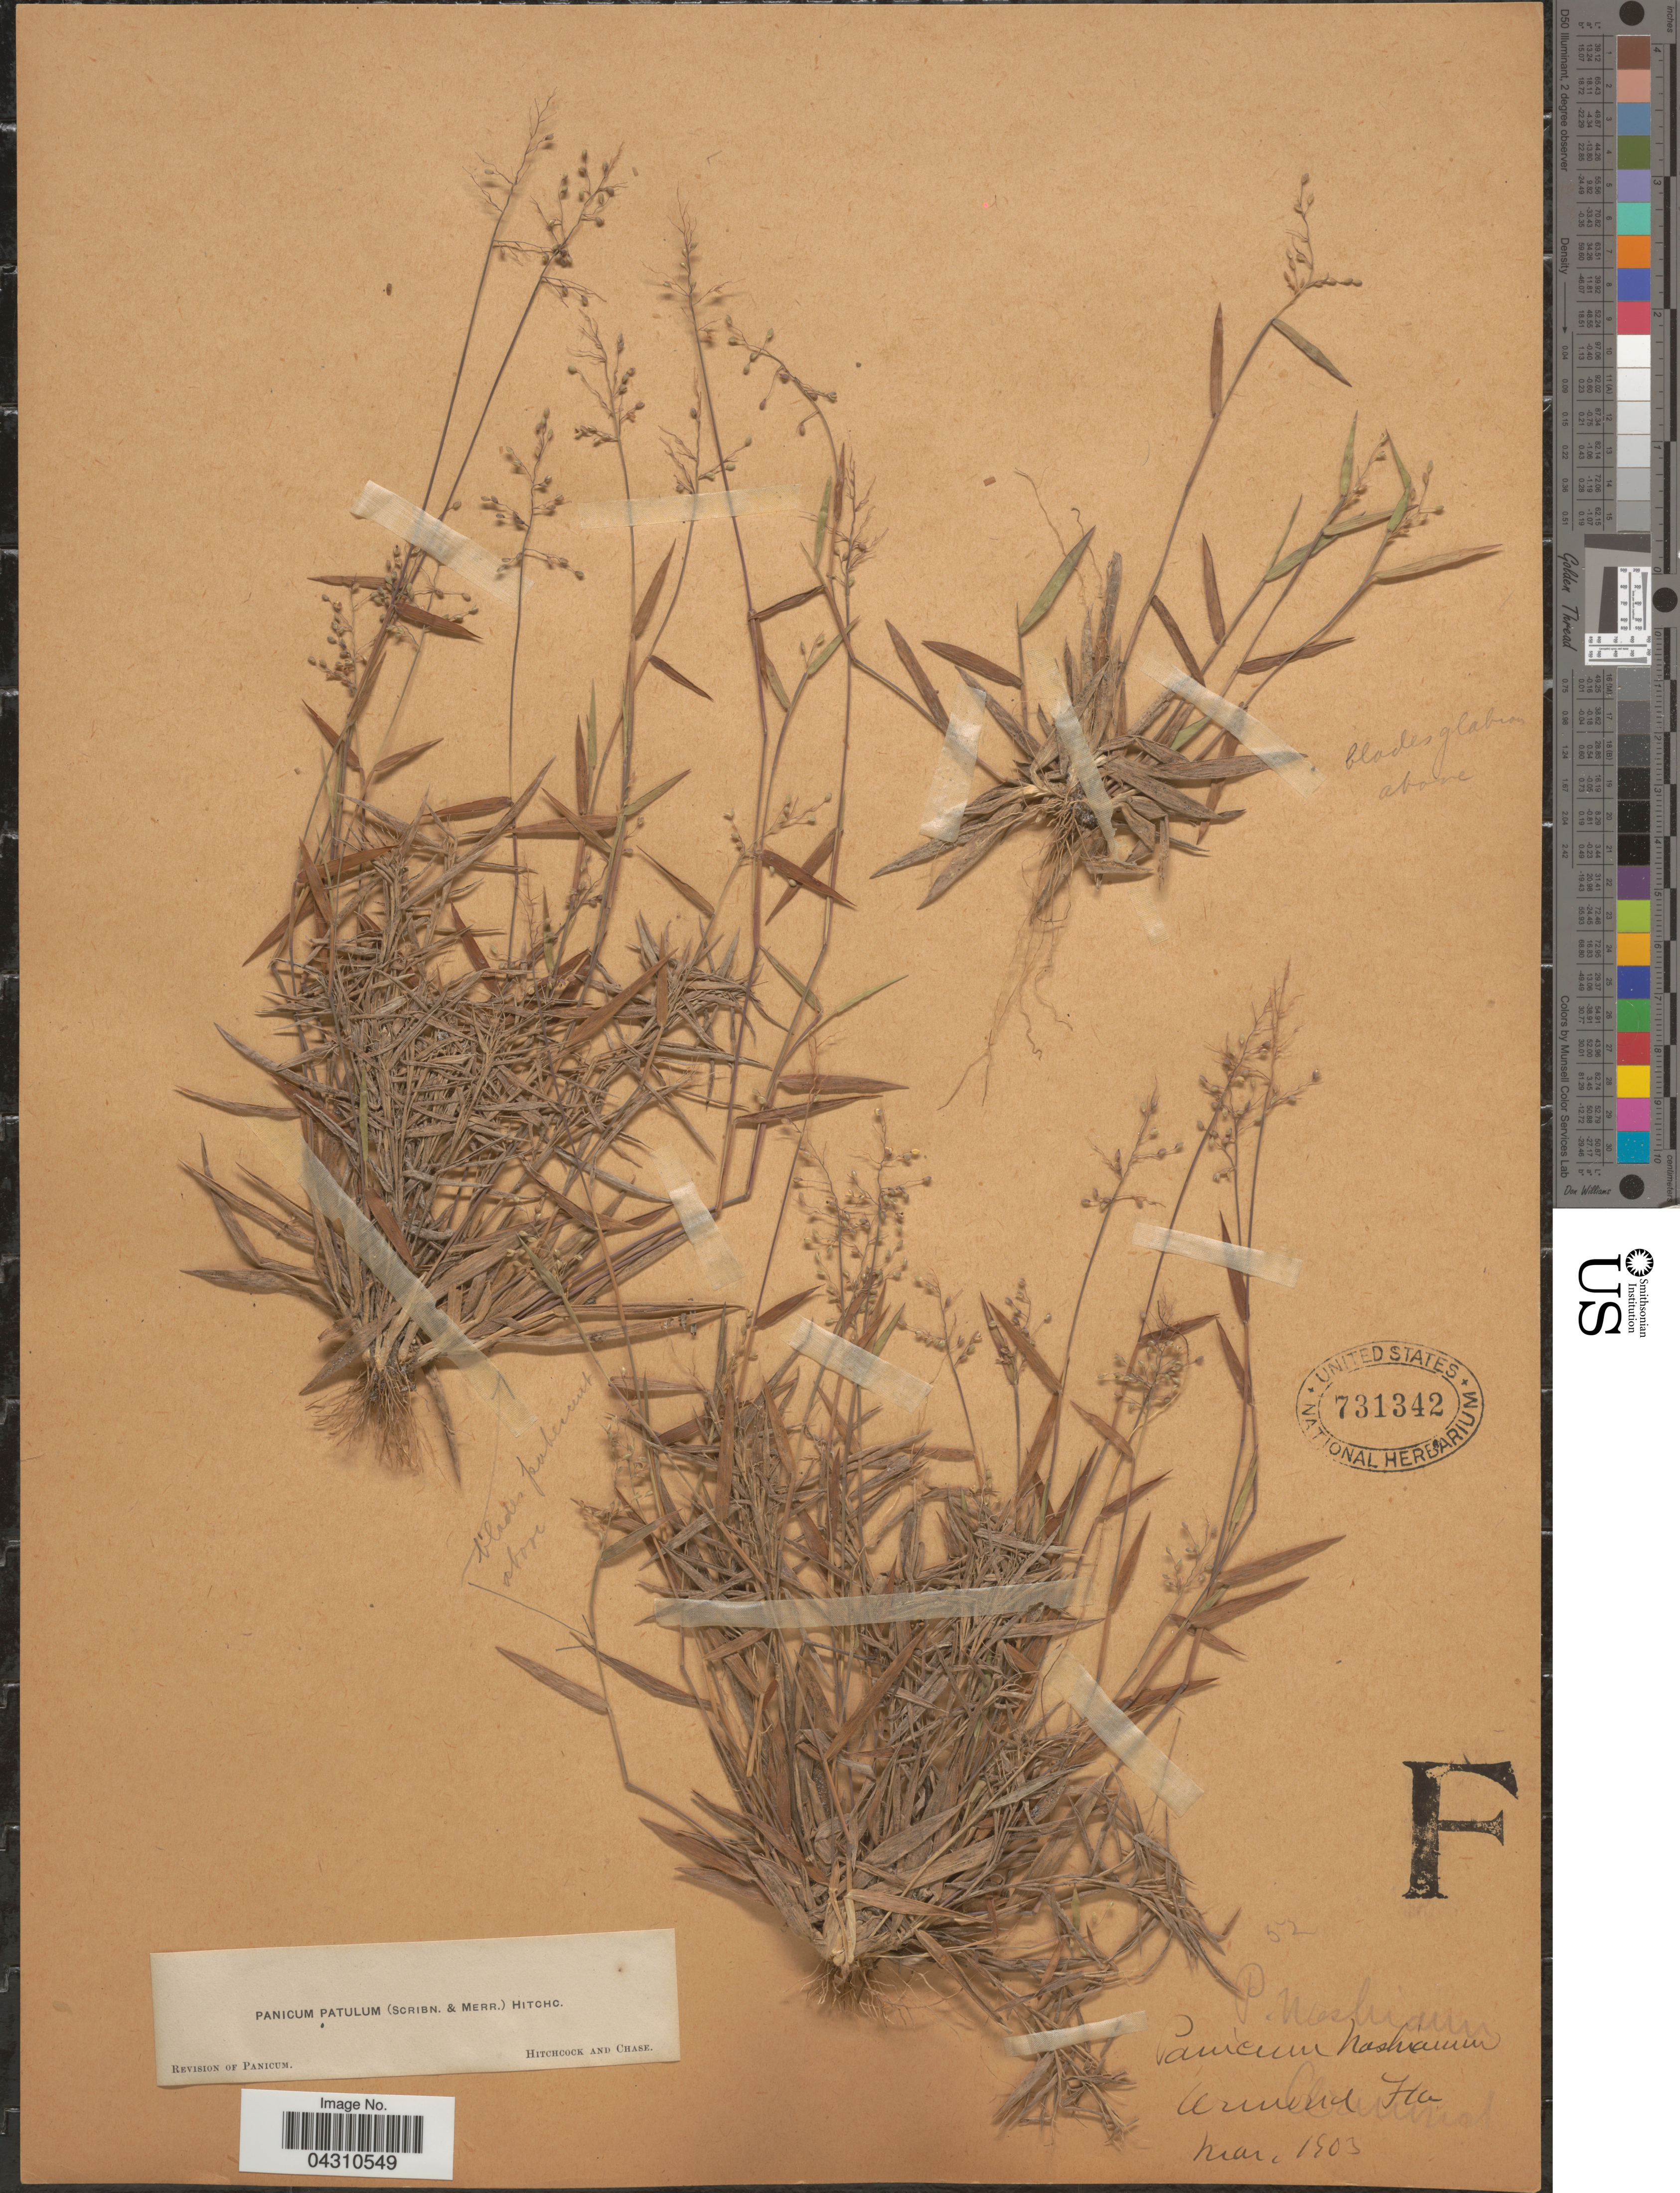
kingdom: Plantae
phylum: Tracheophyta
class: Liliopsida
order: Poales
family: Poaceae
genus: Dichanthelium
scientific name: Dichanthelium portoricense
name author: (Desv. ex Ham.) B.F. Hansen & Wunderlin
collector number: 52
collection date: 1903-03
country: United States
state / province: Florida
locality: Ormond.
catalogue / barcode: US 731342